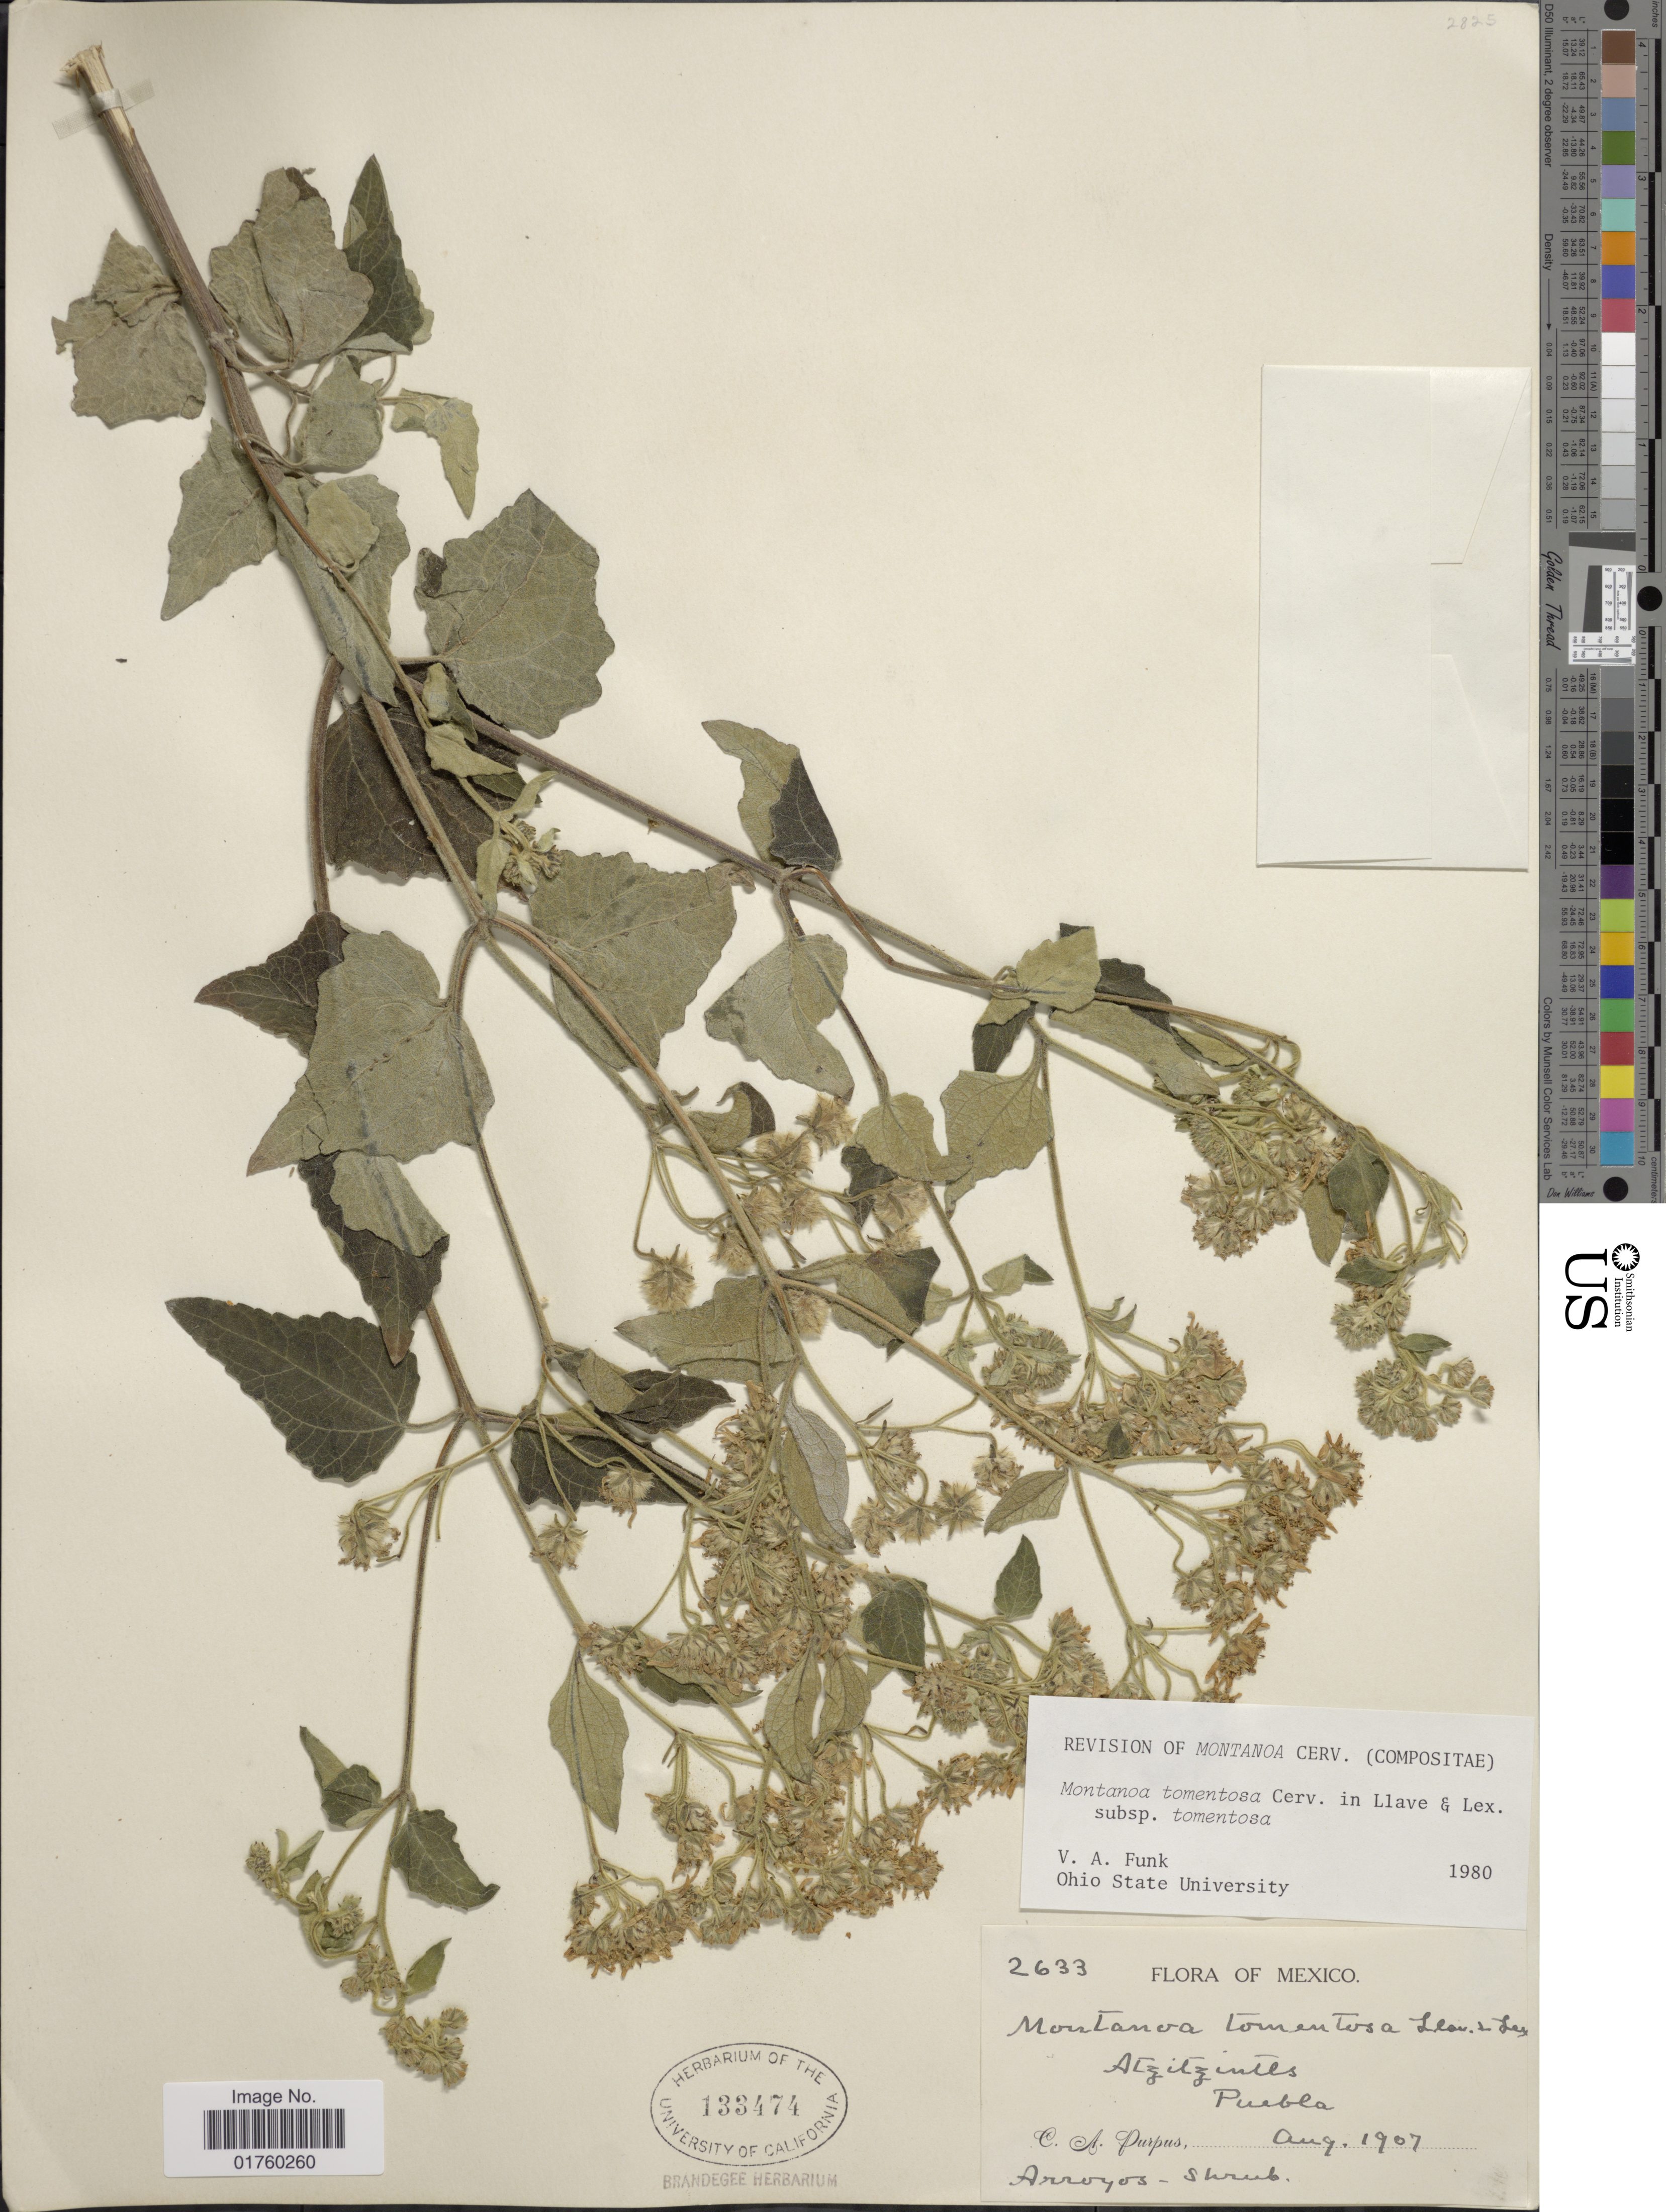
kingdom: Plantae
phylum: Tracheophyta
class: Magnoliopsida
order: Asterales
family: Asteraceae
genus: Montanoa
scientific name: Montanoa tomentosa subsp. tomentosa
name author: Cerv.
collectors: C. A. Purpus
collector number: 2633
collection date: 1907-08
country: Mexico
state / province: Puebla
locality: Atzitzintl.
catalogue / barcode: US 133474